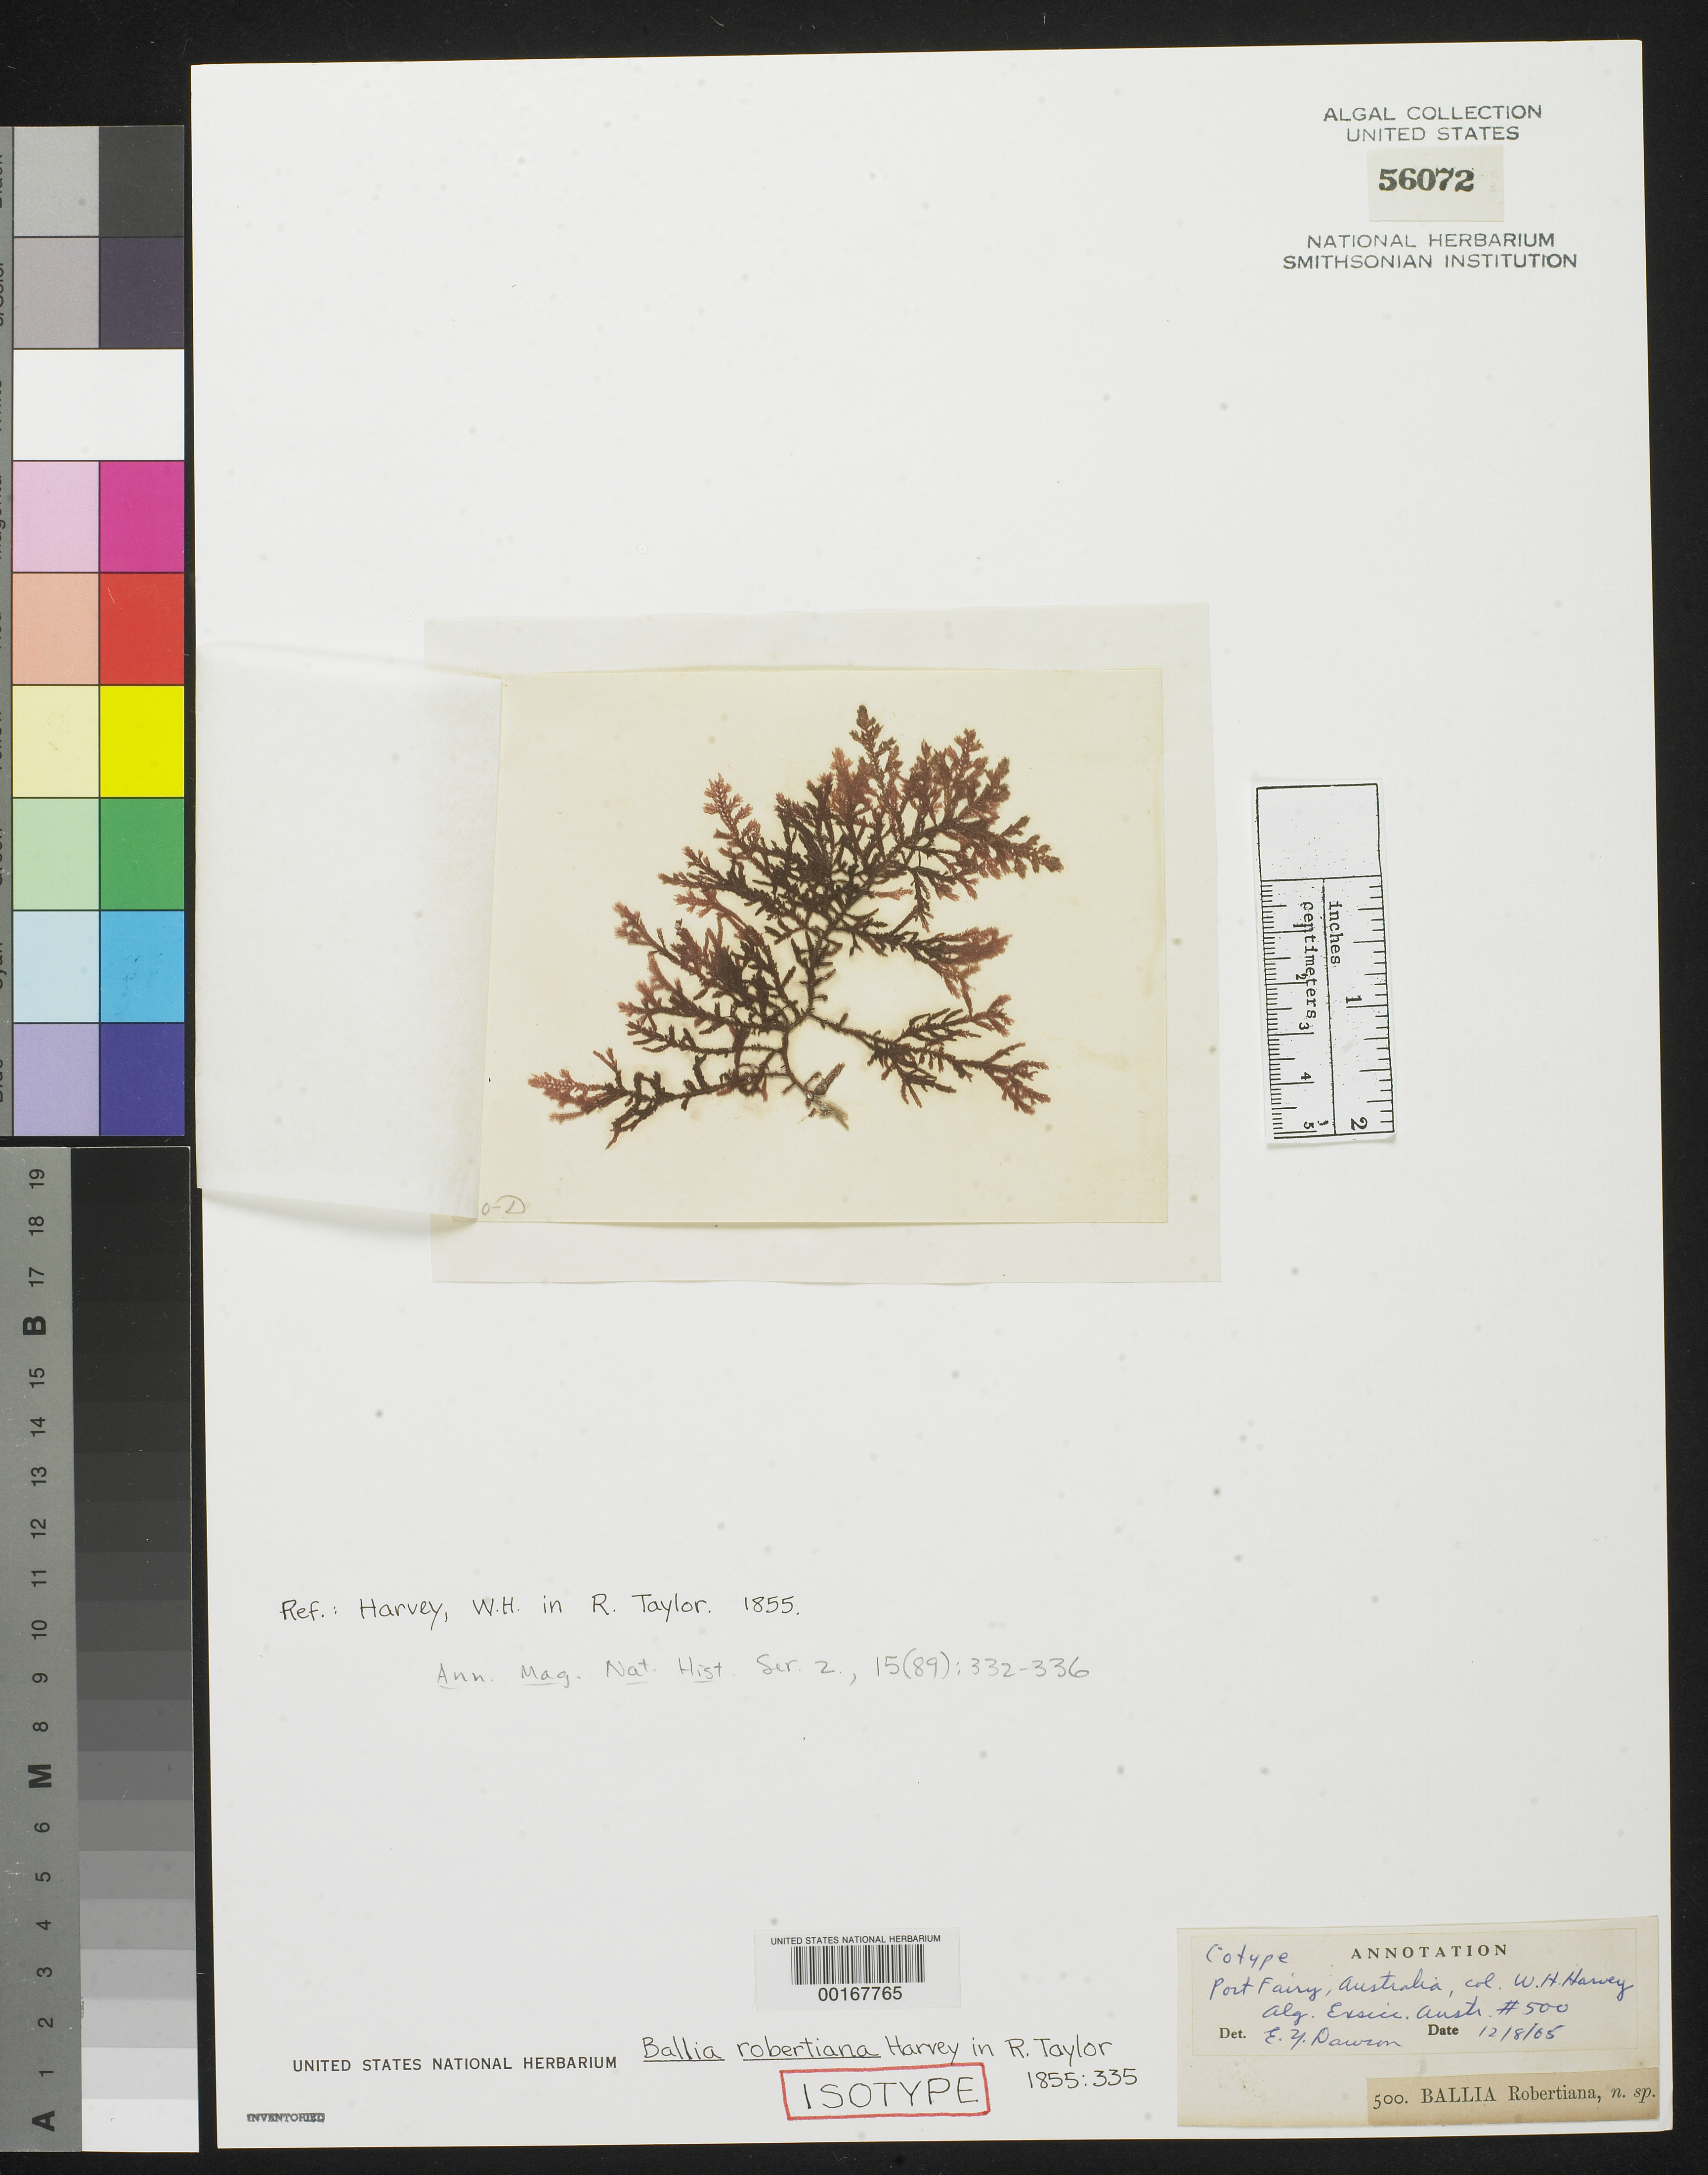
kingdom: Plantae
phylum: Rhodophyta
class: Florideophyceae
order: Balliales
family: Balliaceae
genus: Ballia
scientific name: Ballia robertiana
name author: Harv.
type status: Isotype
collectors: W. Harvey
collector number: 500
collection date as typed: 1854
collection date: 1854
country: Australia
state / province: Victoria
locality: Port Fairy.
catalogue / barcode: US 56072